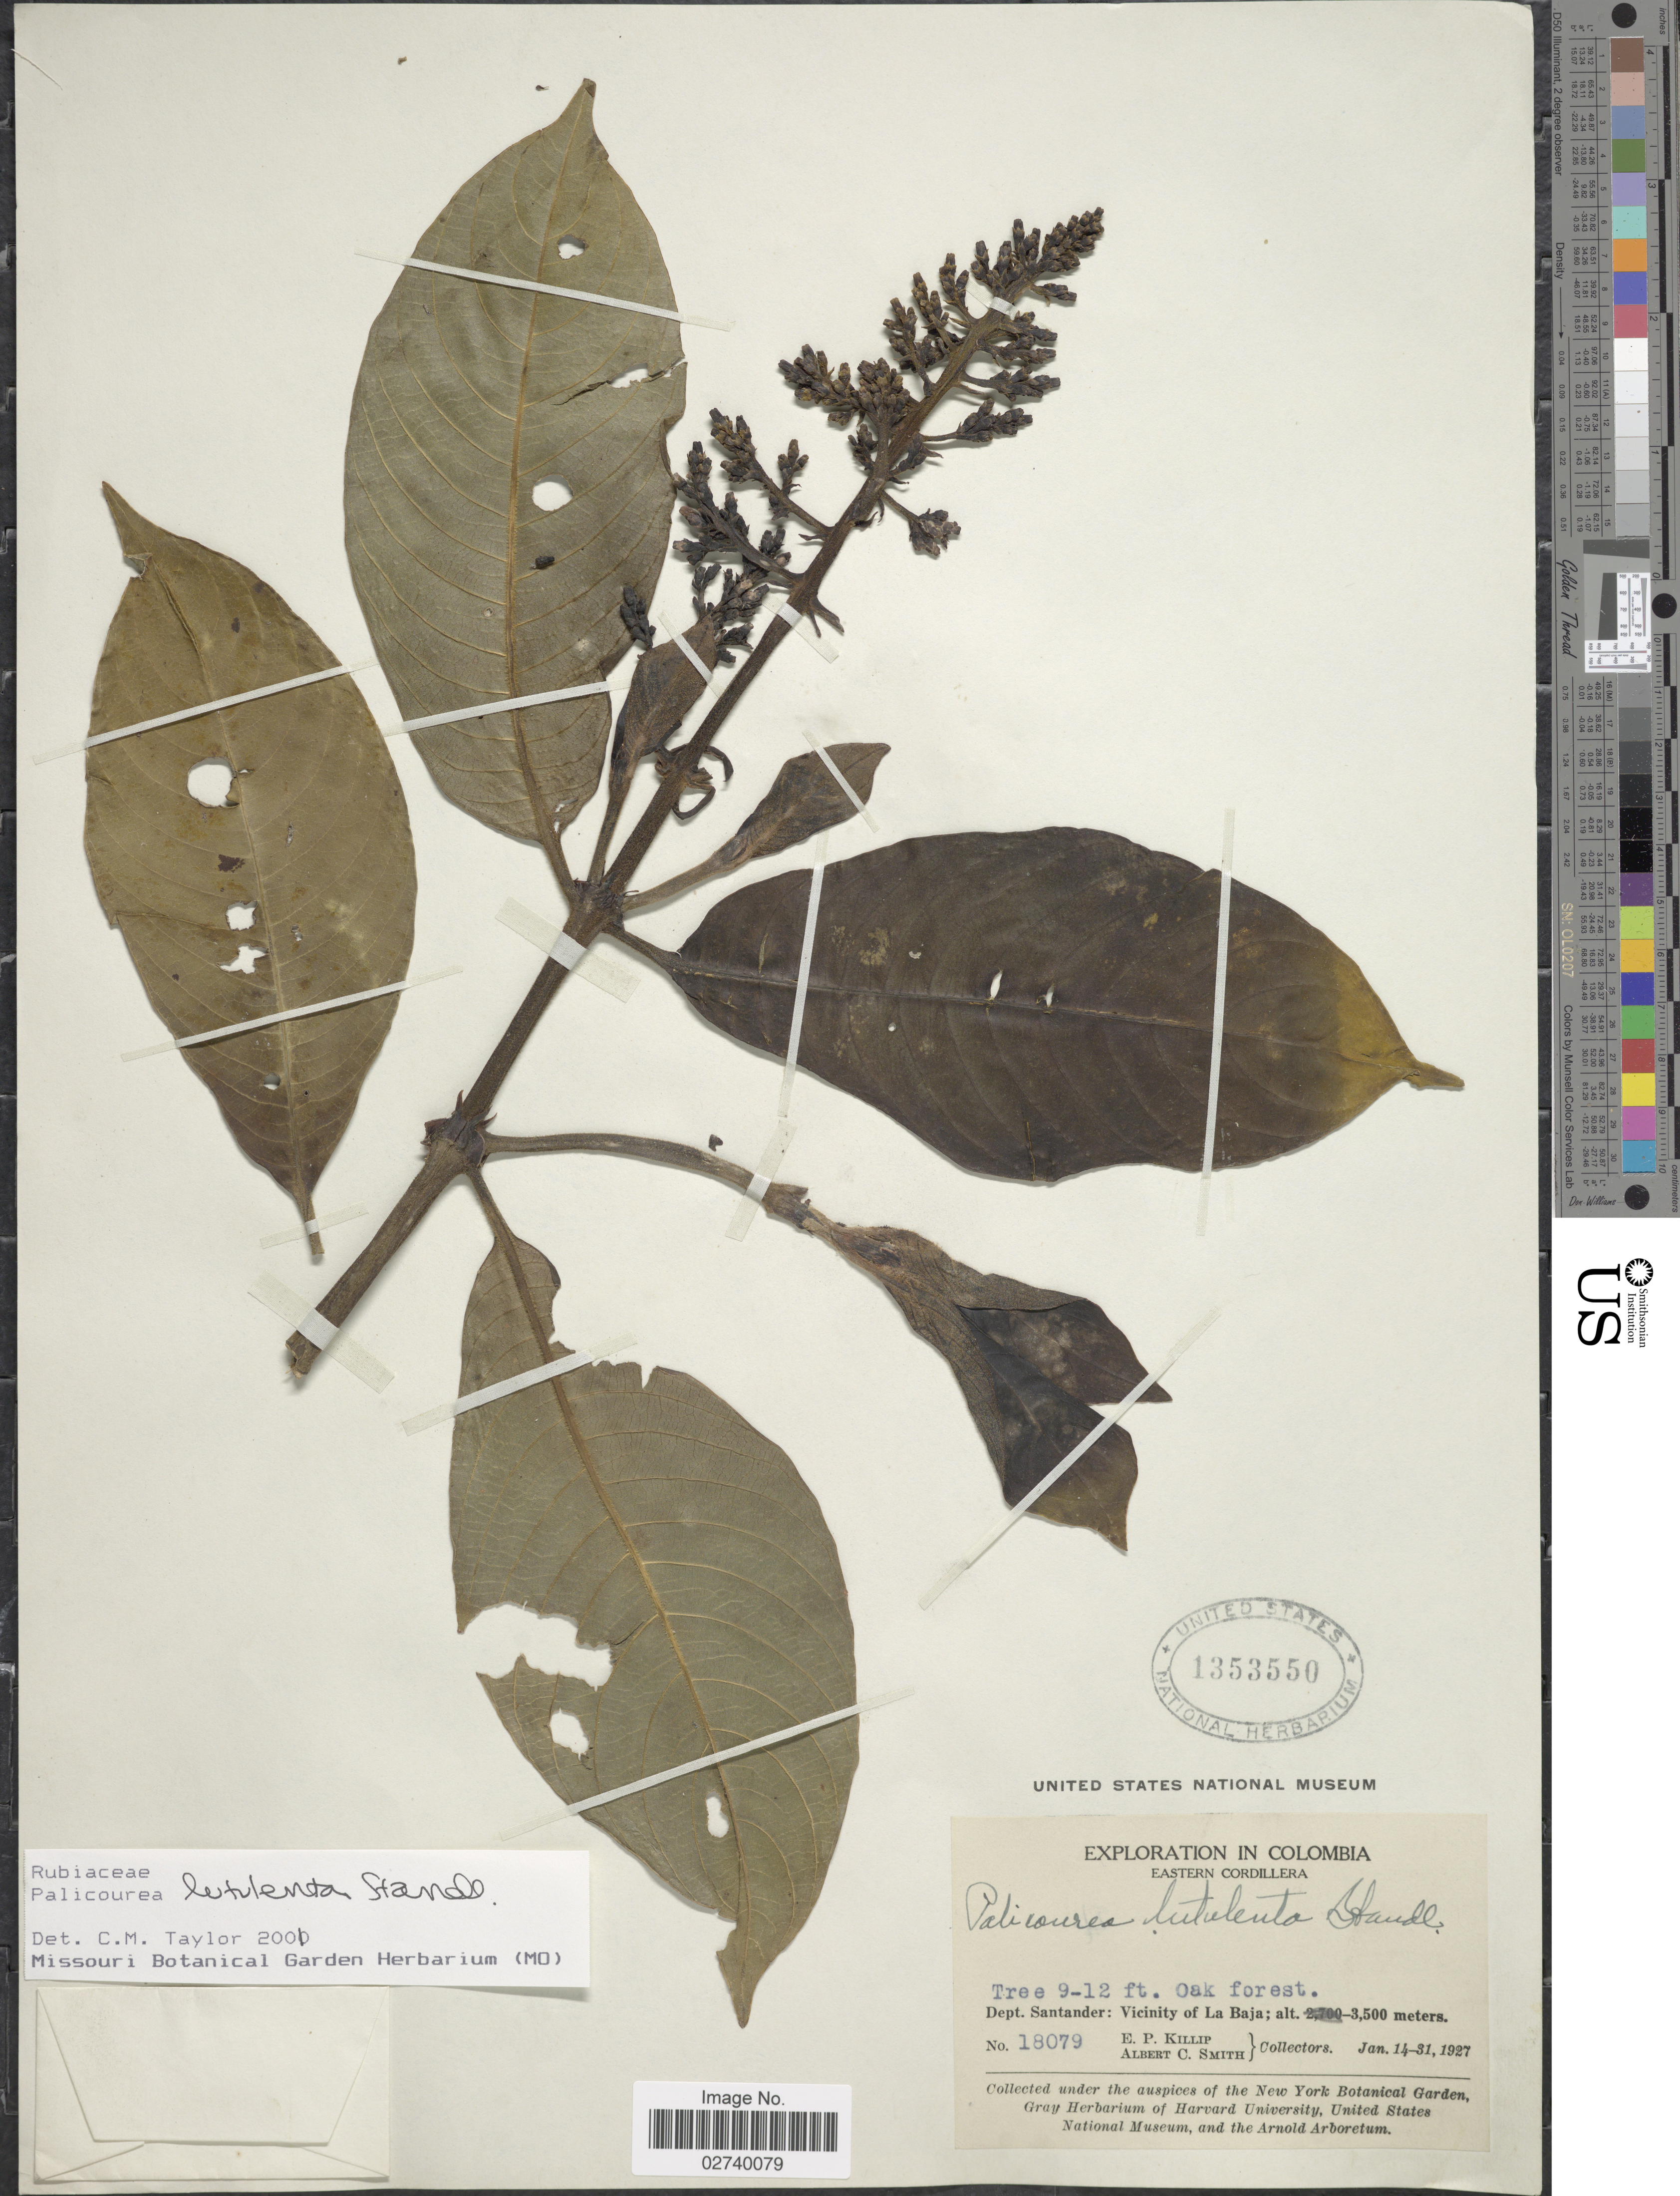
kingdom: Plantae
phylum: Tracheophyta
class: Magnoliopsida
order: Gentianales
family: Rubiaceae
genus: Palicourea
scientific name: Palicourea lutulenta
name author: Standl.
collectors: E. P. Killip & A. C. Smith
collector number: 18079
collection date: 1927-01-14/1927-01-31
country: Colombia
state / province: Santander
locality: Eastern Cordillera. Vicinity of La Baja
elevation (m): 3500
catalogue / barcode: US 1353550